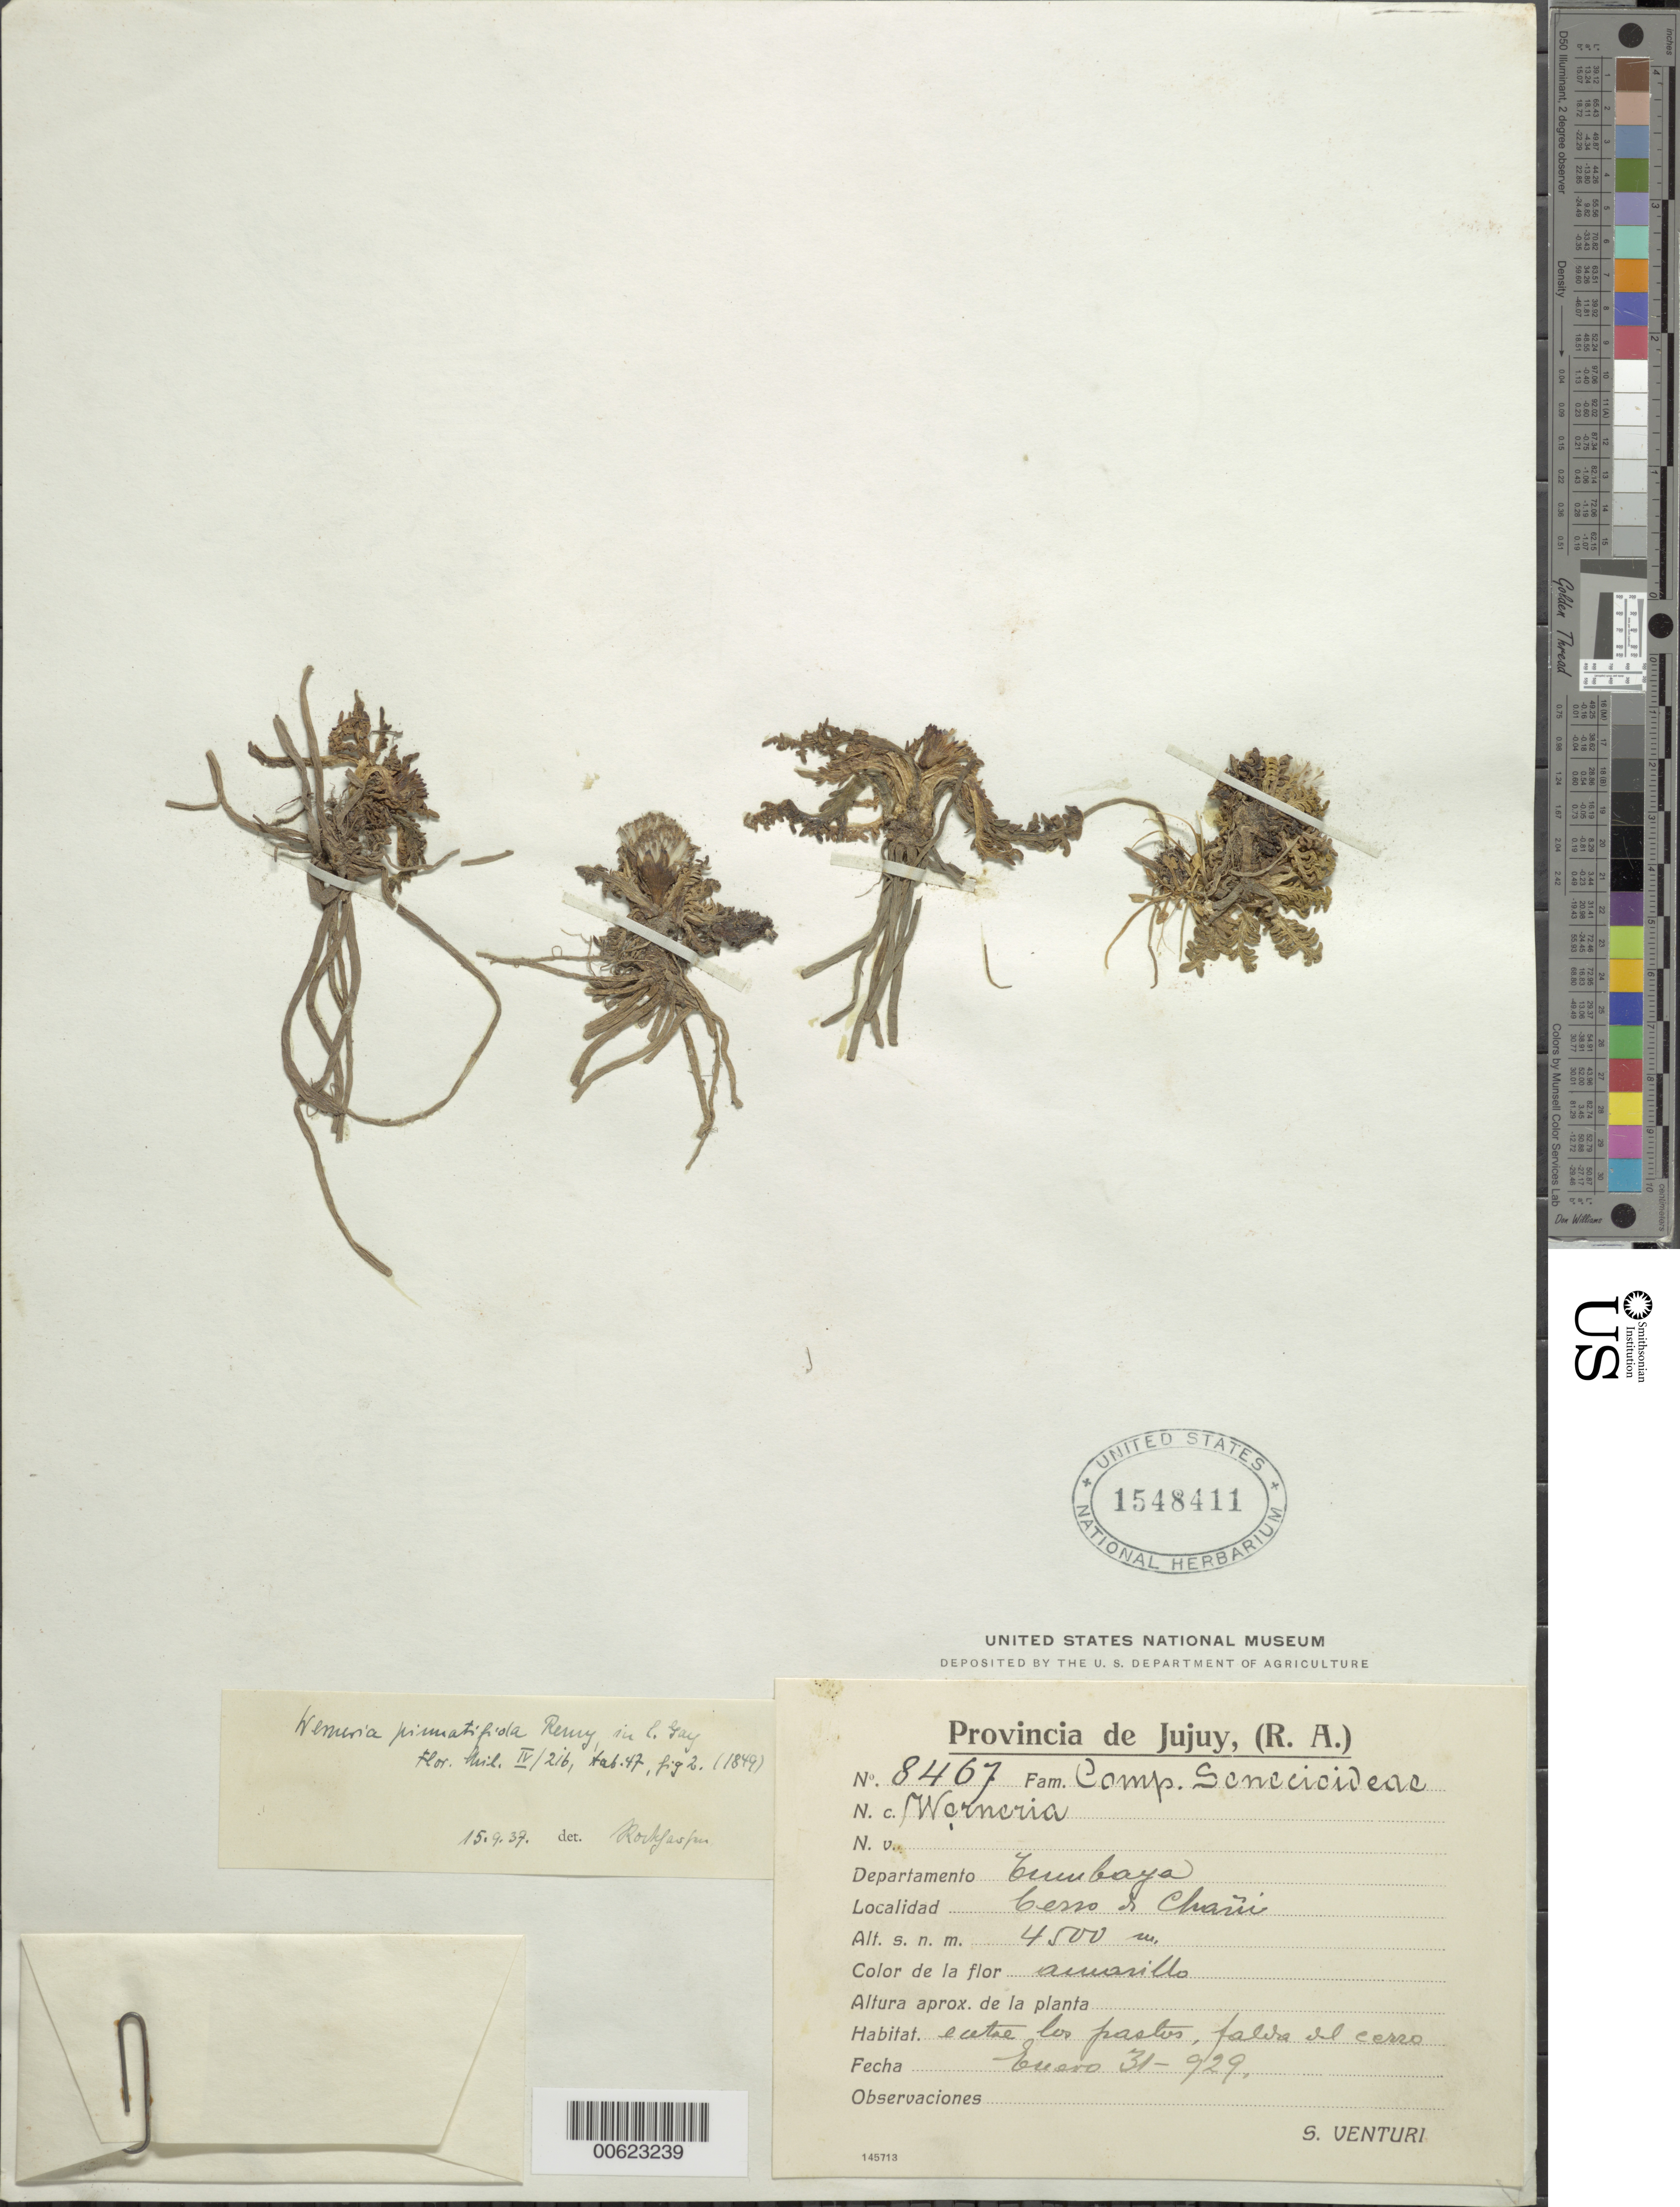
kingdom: Plantae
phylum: Tracheophyta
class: Magnoliopsida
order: Asterales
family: Asteraceae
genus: Werneria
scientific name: Werneria heteroloba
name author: Wedd.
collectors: S. Venturi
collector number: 8467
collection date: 1929-01-31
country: Argentina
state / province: Jujuy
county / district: Tumbaya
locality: Cerro de Chani, slopes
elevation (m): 4500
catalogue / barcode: US 1548411